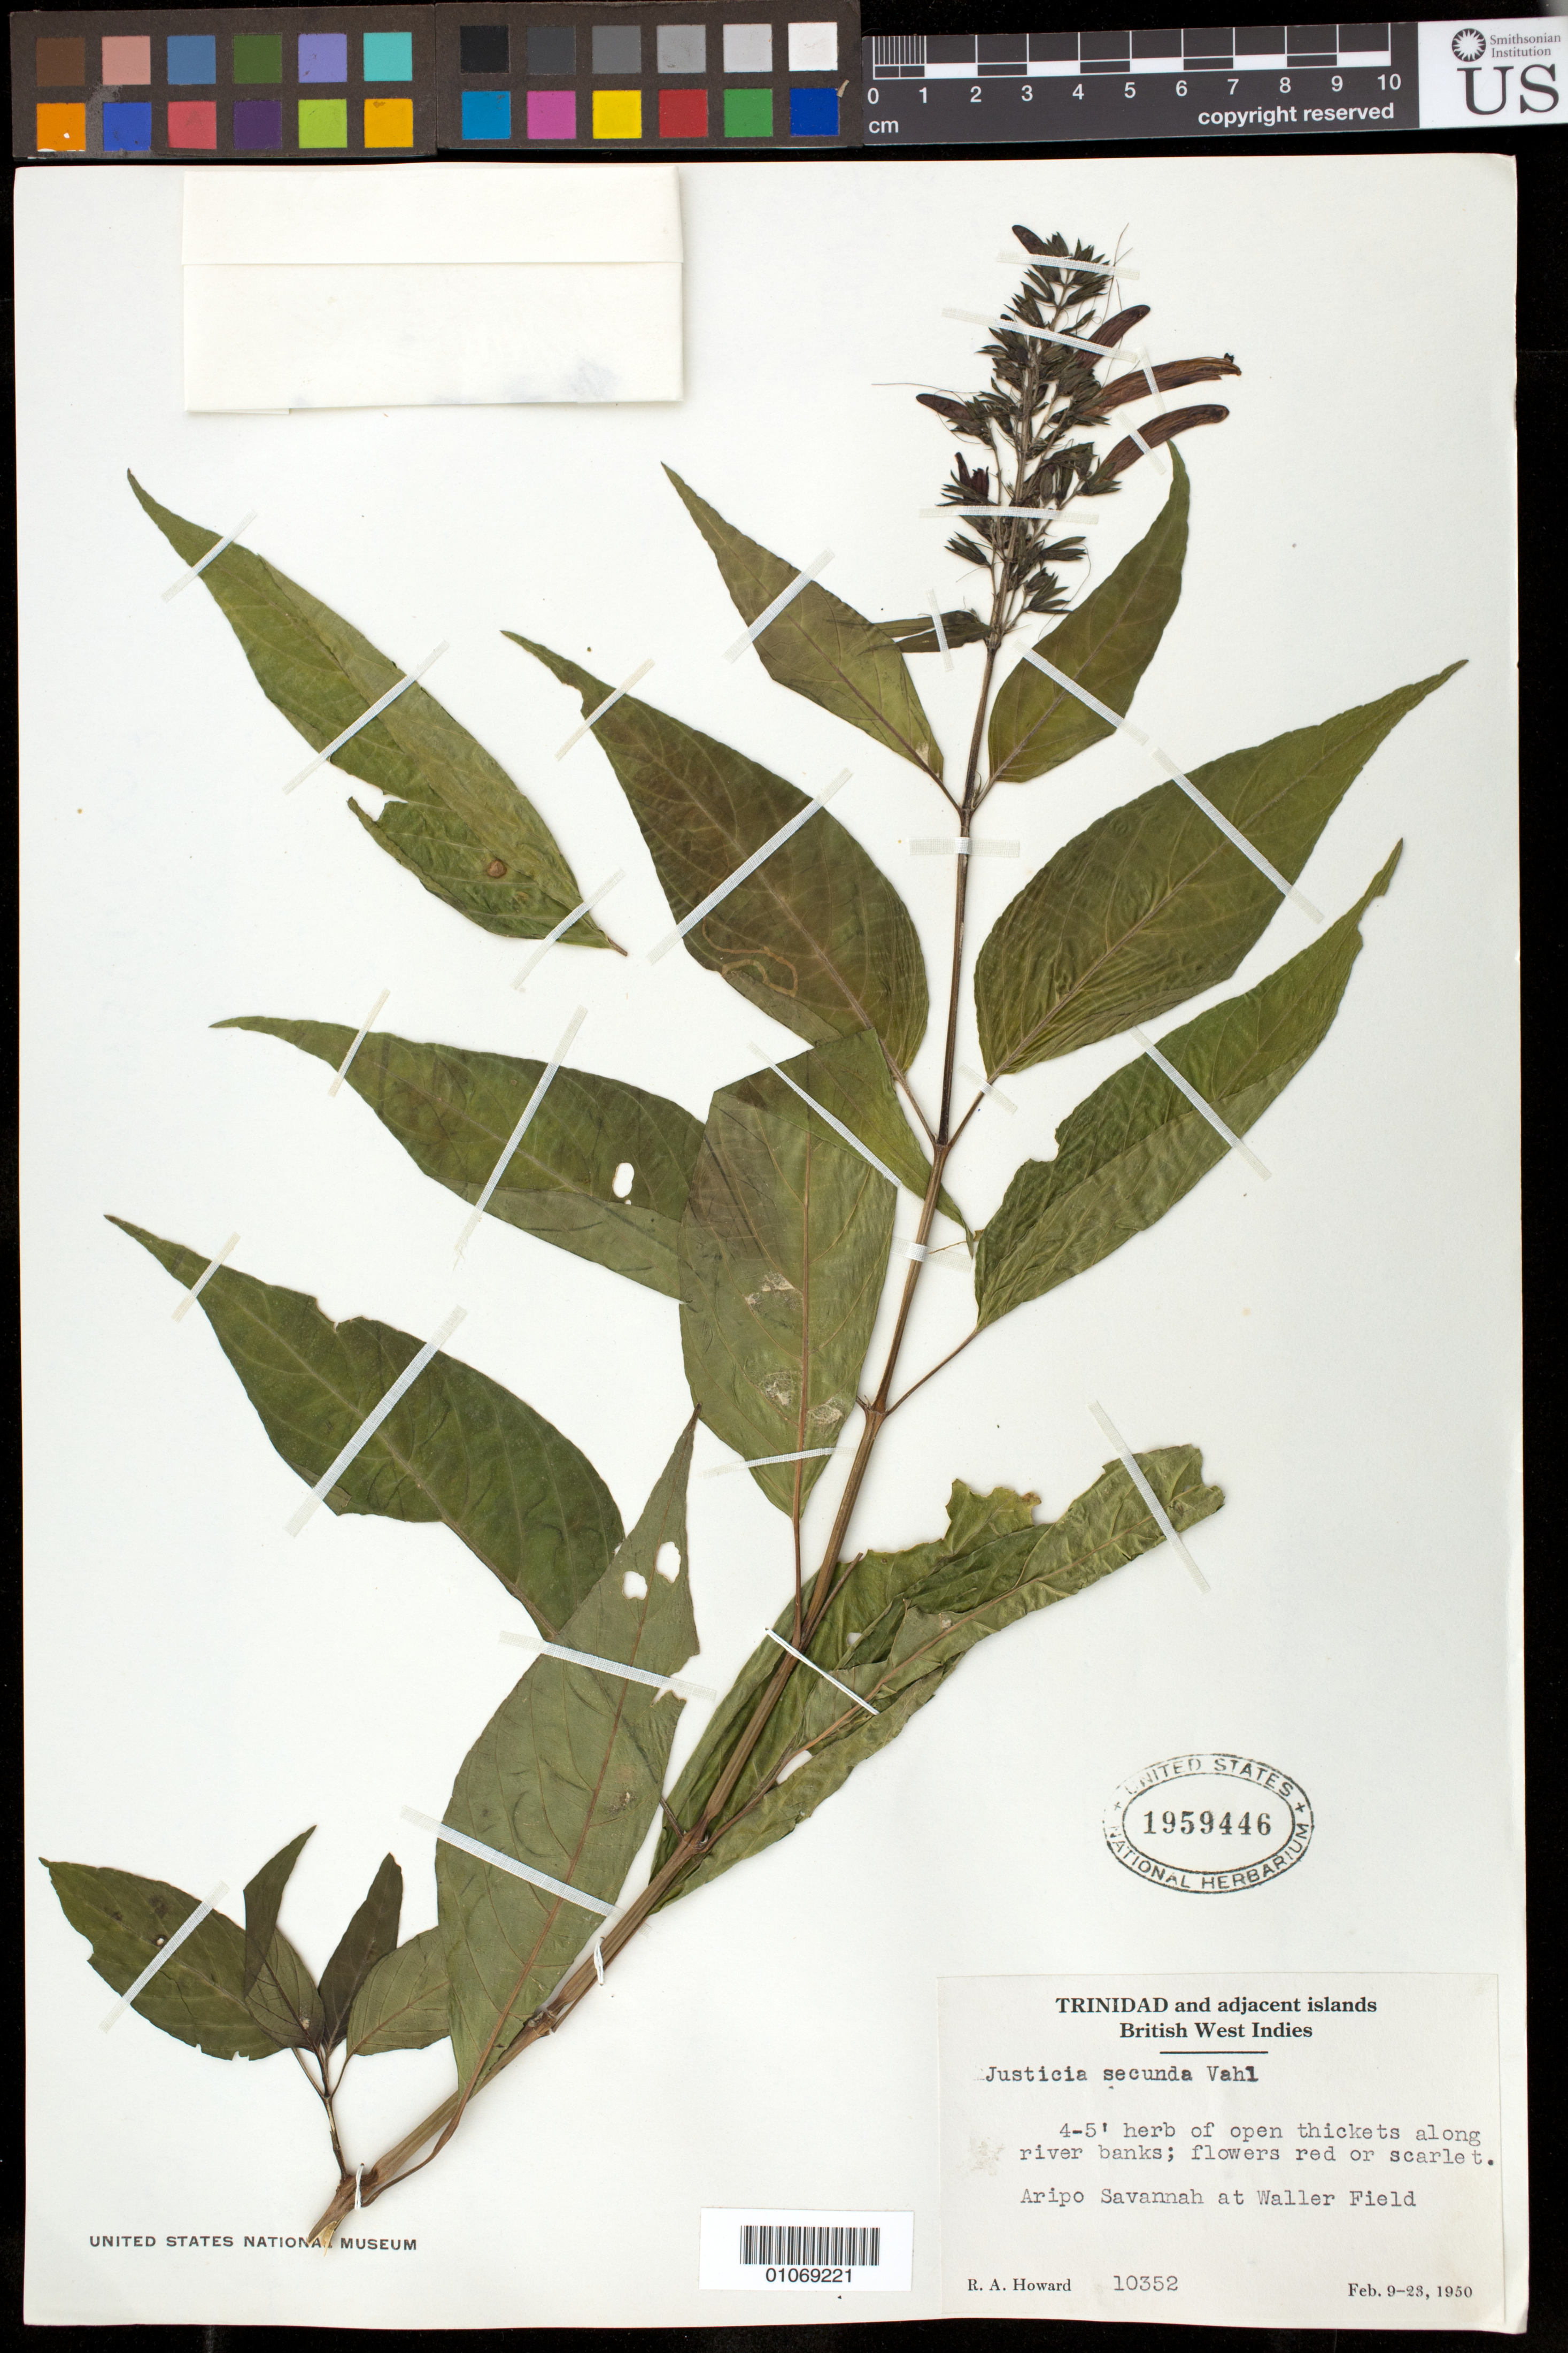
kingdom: Plantae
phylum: Tracheophyta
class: Magnoliopsida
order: Lamiales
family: Acanthaceae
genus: Justicia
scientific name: Justicia secunda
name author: Vahl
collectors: R. A. Howard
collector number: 10352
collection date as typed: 09 Feb 1950 to 23 Feb 1950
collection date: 1950-02-09/1950-02-23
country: Trinidad and Tobago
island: Trinidad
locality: Aripo Savannah at Waller Field.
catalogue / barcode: US 1959446